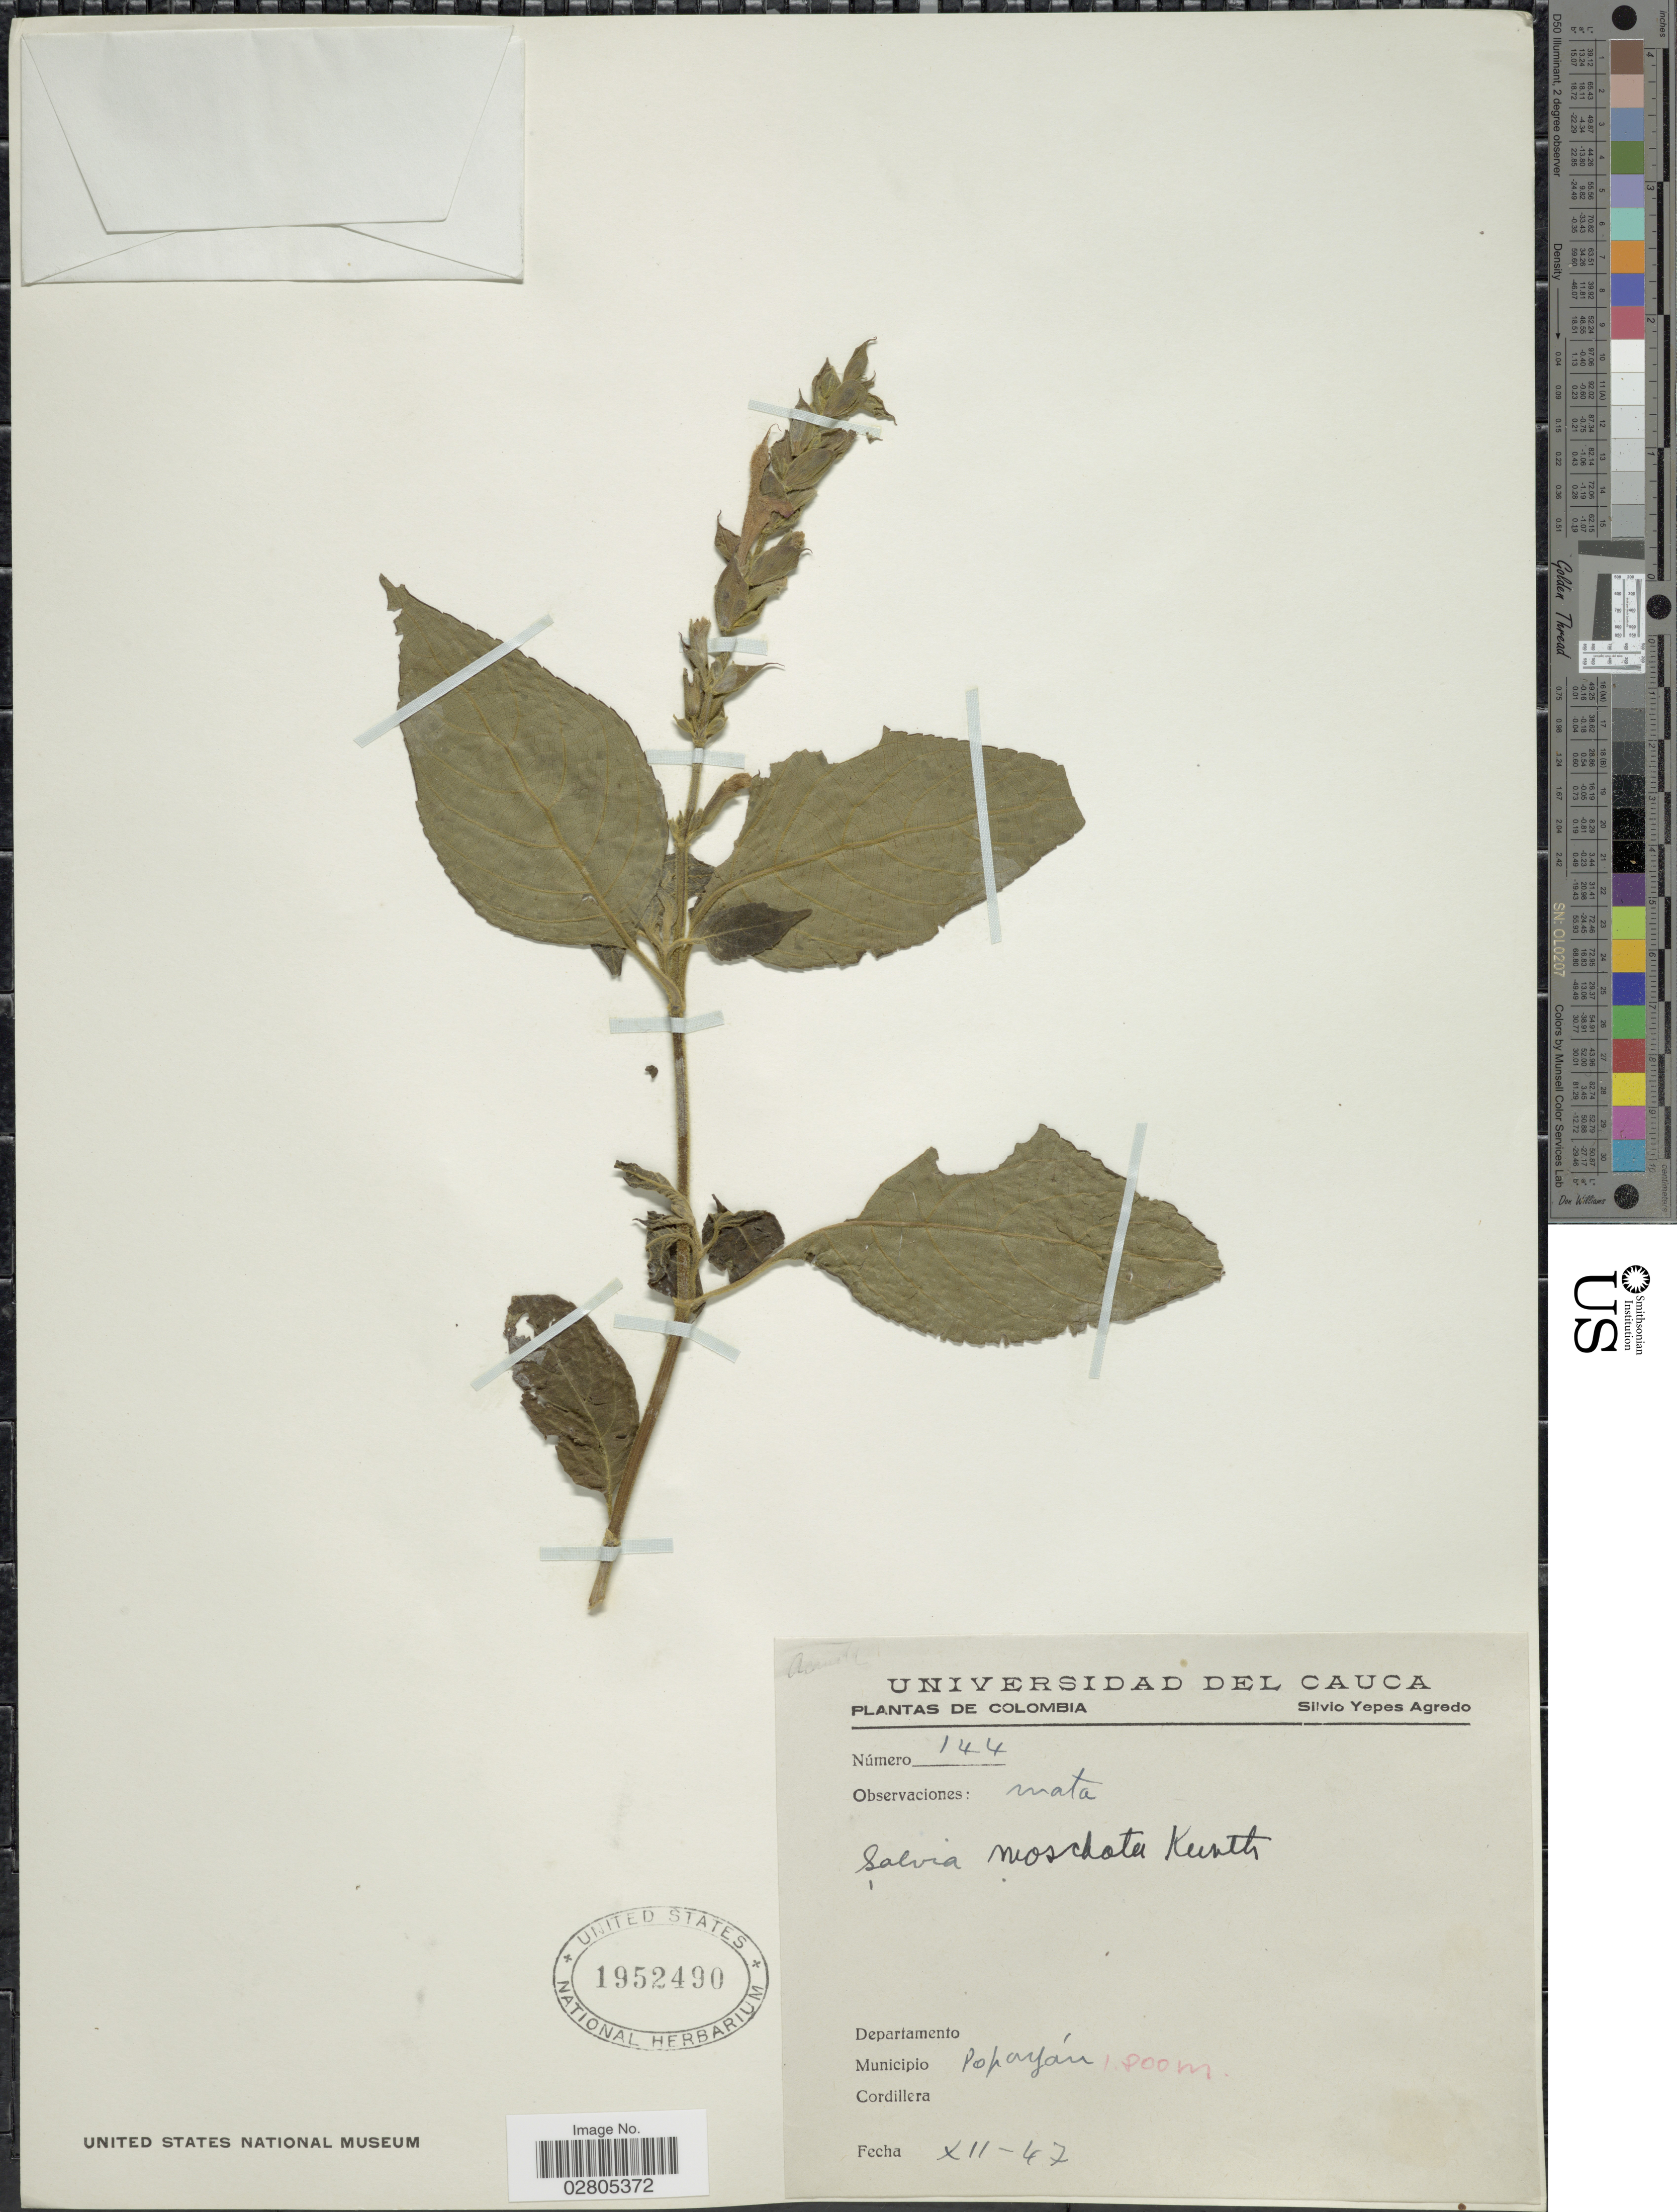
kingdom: Plantae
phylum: Tracheophyta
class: Magnoliopsida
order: Lamiales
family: Lamiaceae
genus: Salvia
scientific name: Salvia tortuosa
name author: Kunth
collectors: S. Y. Agredo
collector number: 144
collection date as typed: Transcribed d/m/y: /12/47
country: Colombia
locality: Municipio Popayán.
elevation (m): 1800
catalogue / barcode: US 1952490